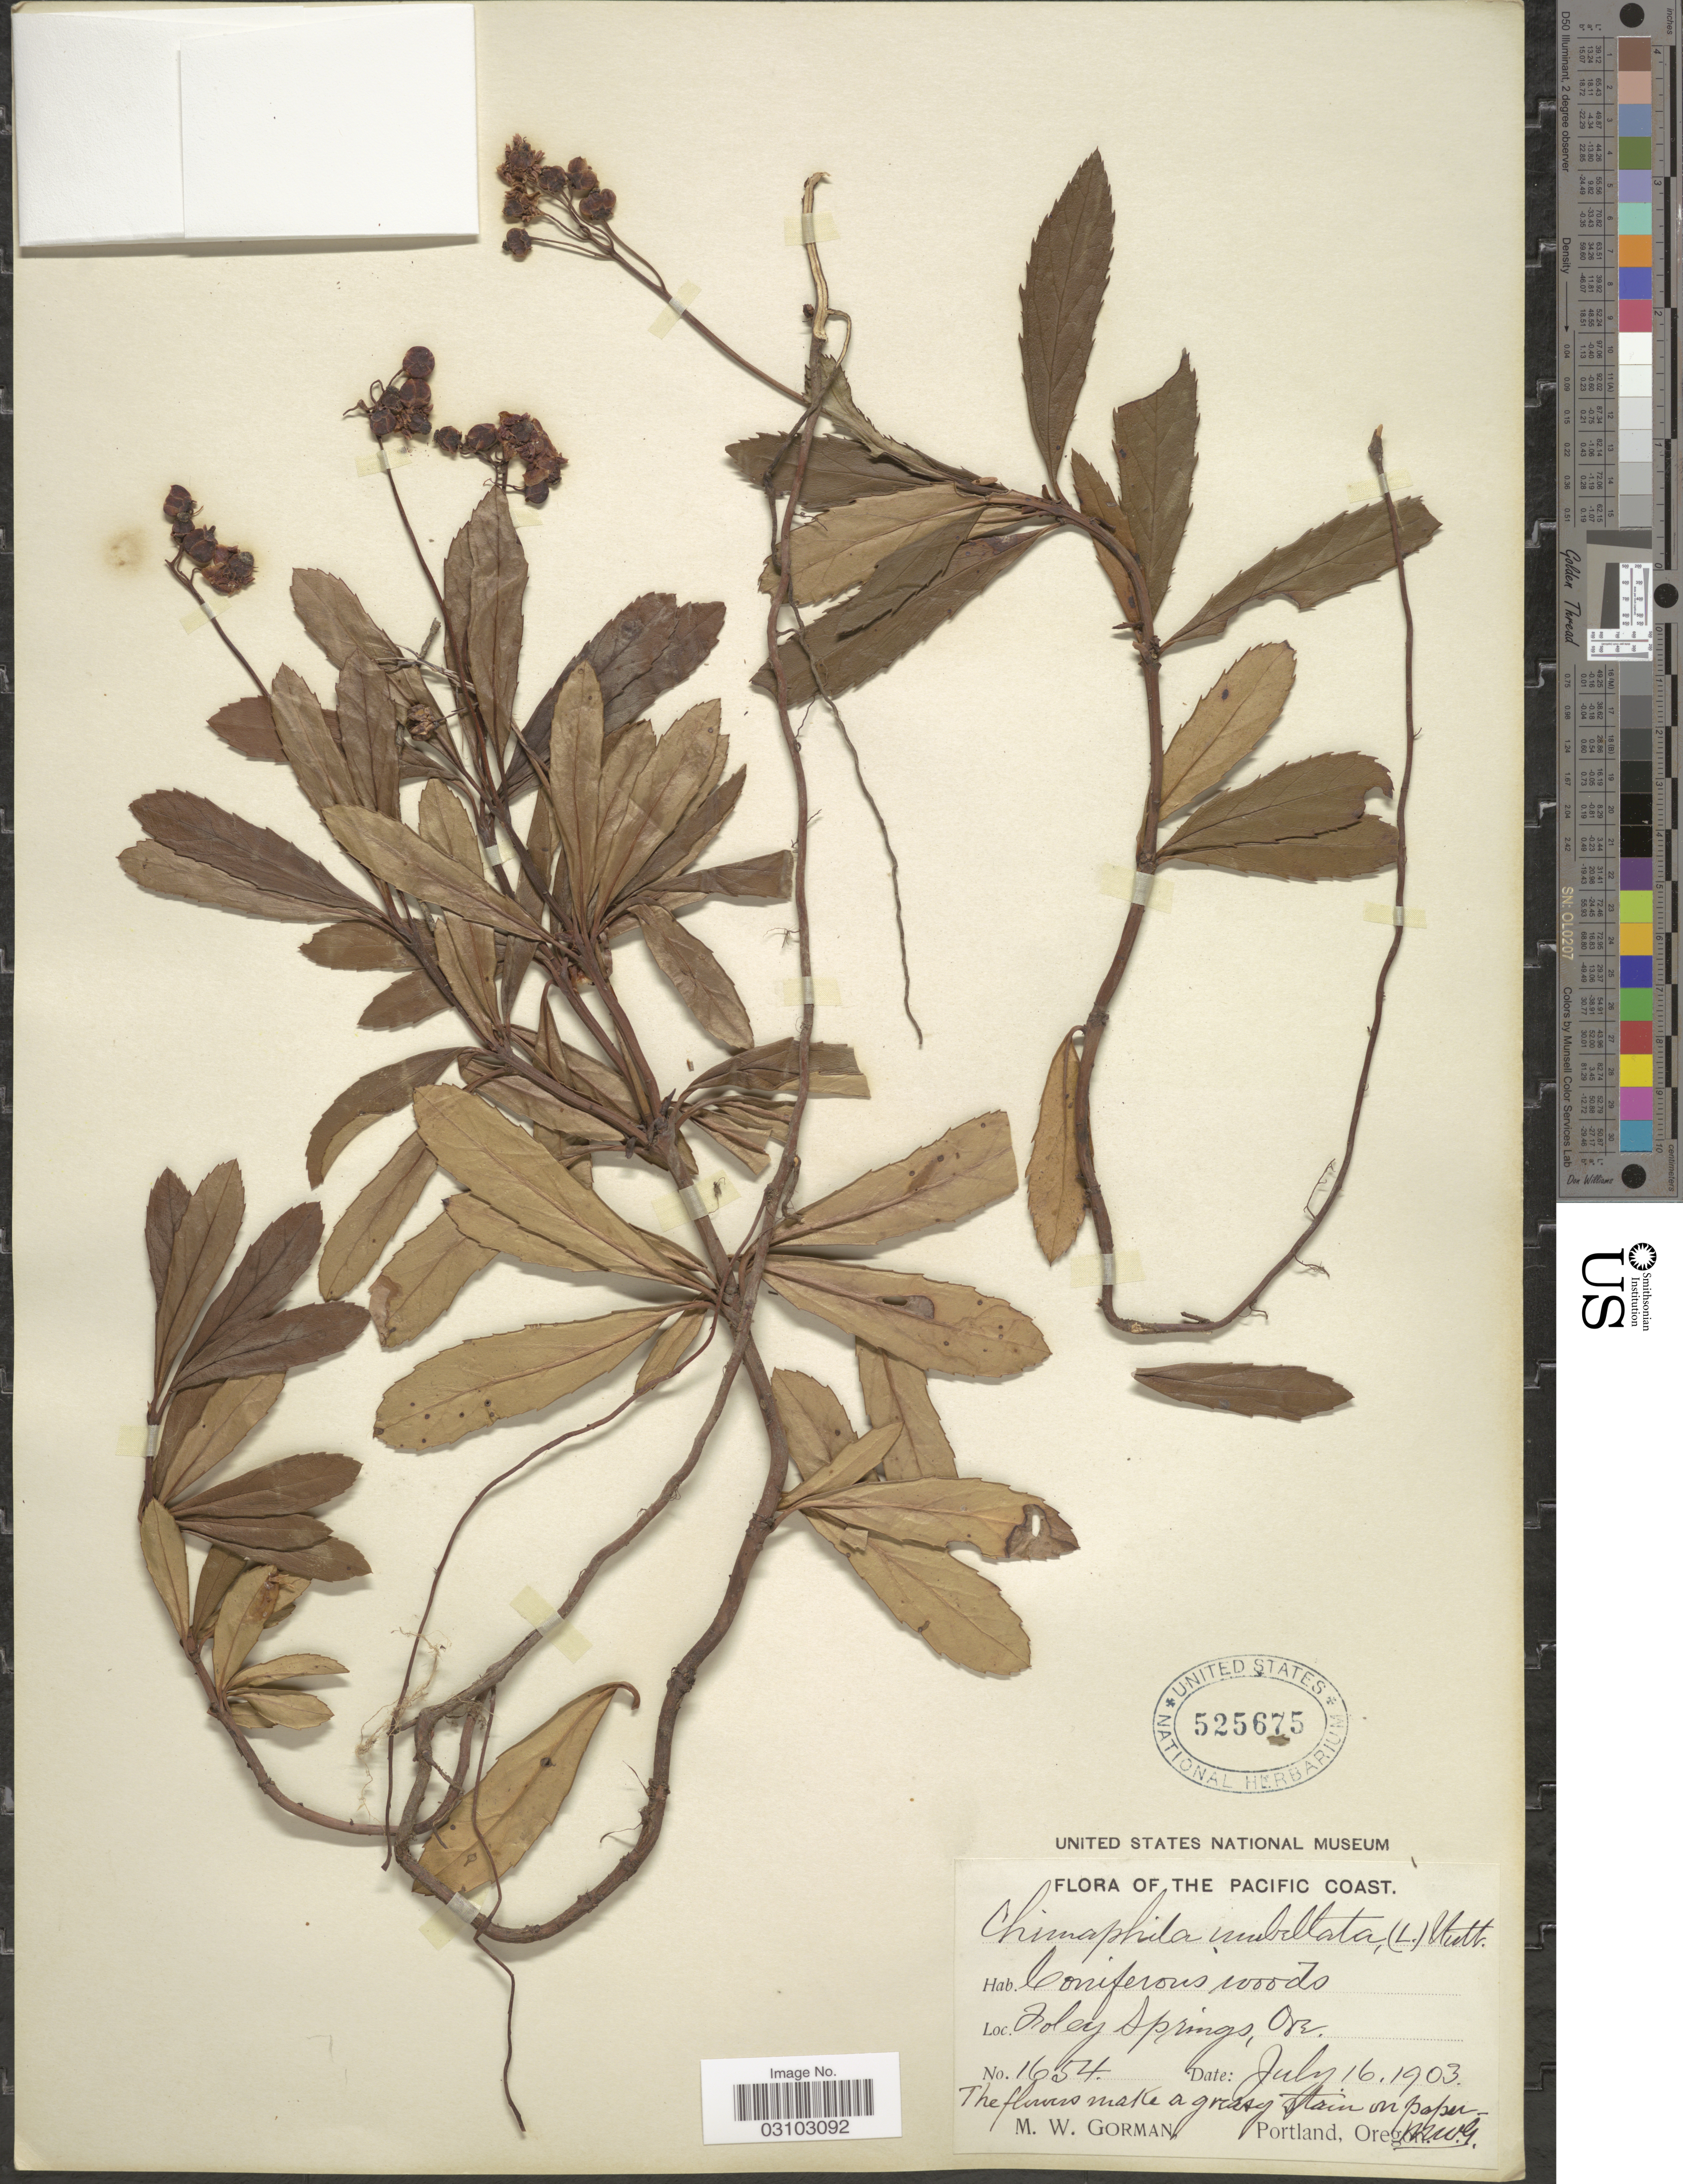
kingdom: Plantae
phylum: Tracheophyta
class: Magnoliopsida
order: Ericales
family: Ericaceae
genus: Chimaphila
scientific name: Chimaphila umbellata var. occidentalis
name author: (Rydb.) S.F. Blake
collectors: M. W. Gorman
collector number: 1654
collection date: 1903-07-16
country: United States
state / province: Oregon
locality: Foley Springs.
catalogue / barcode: US 525675